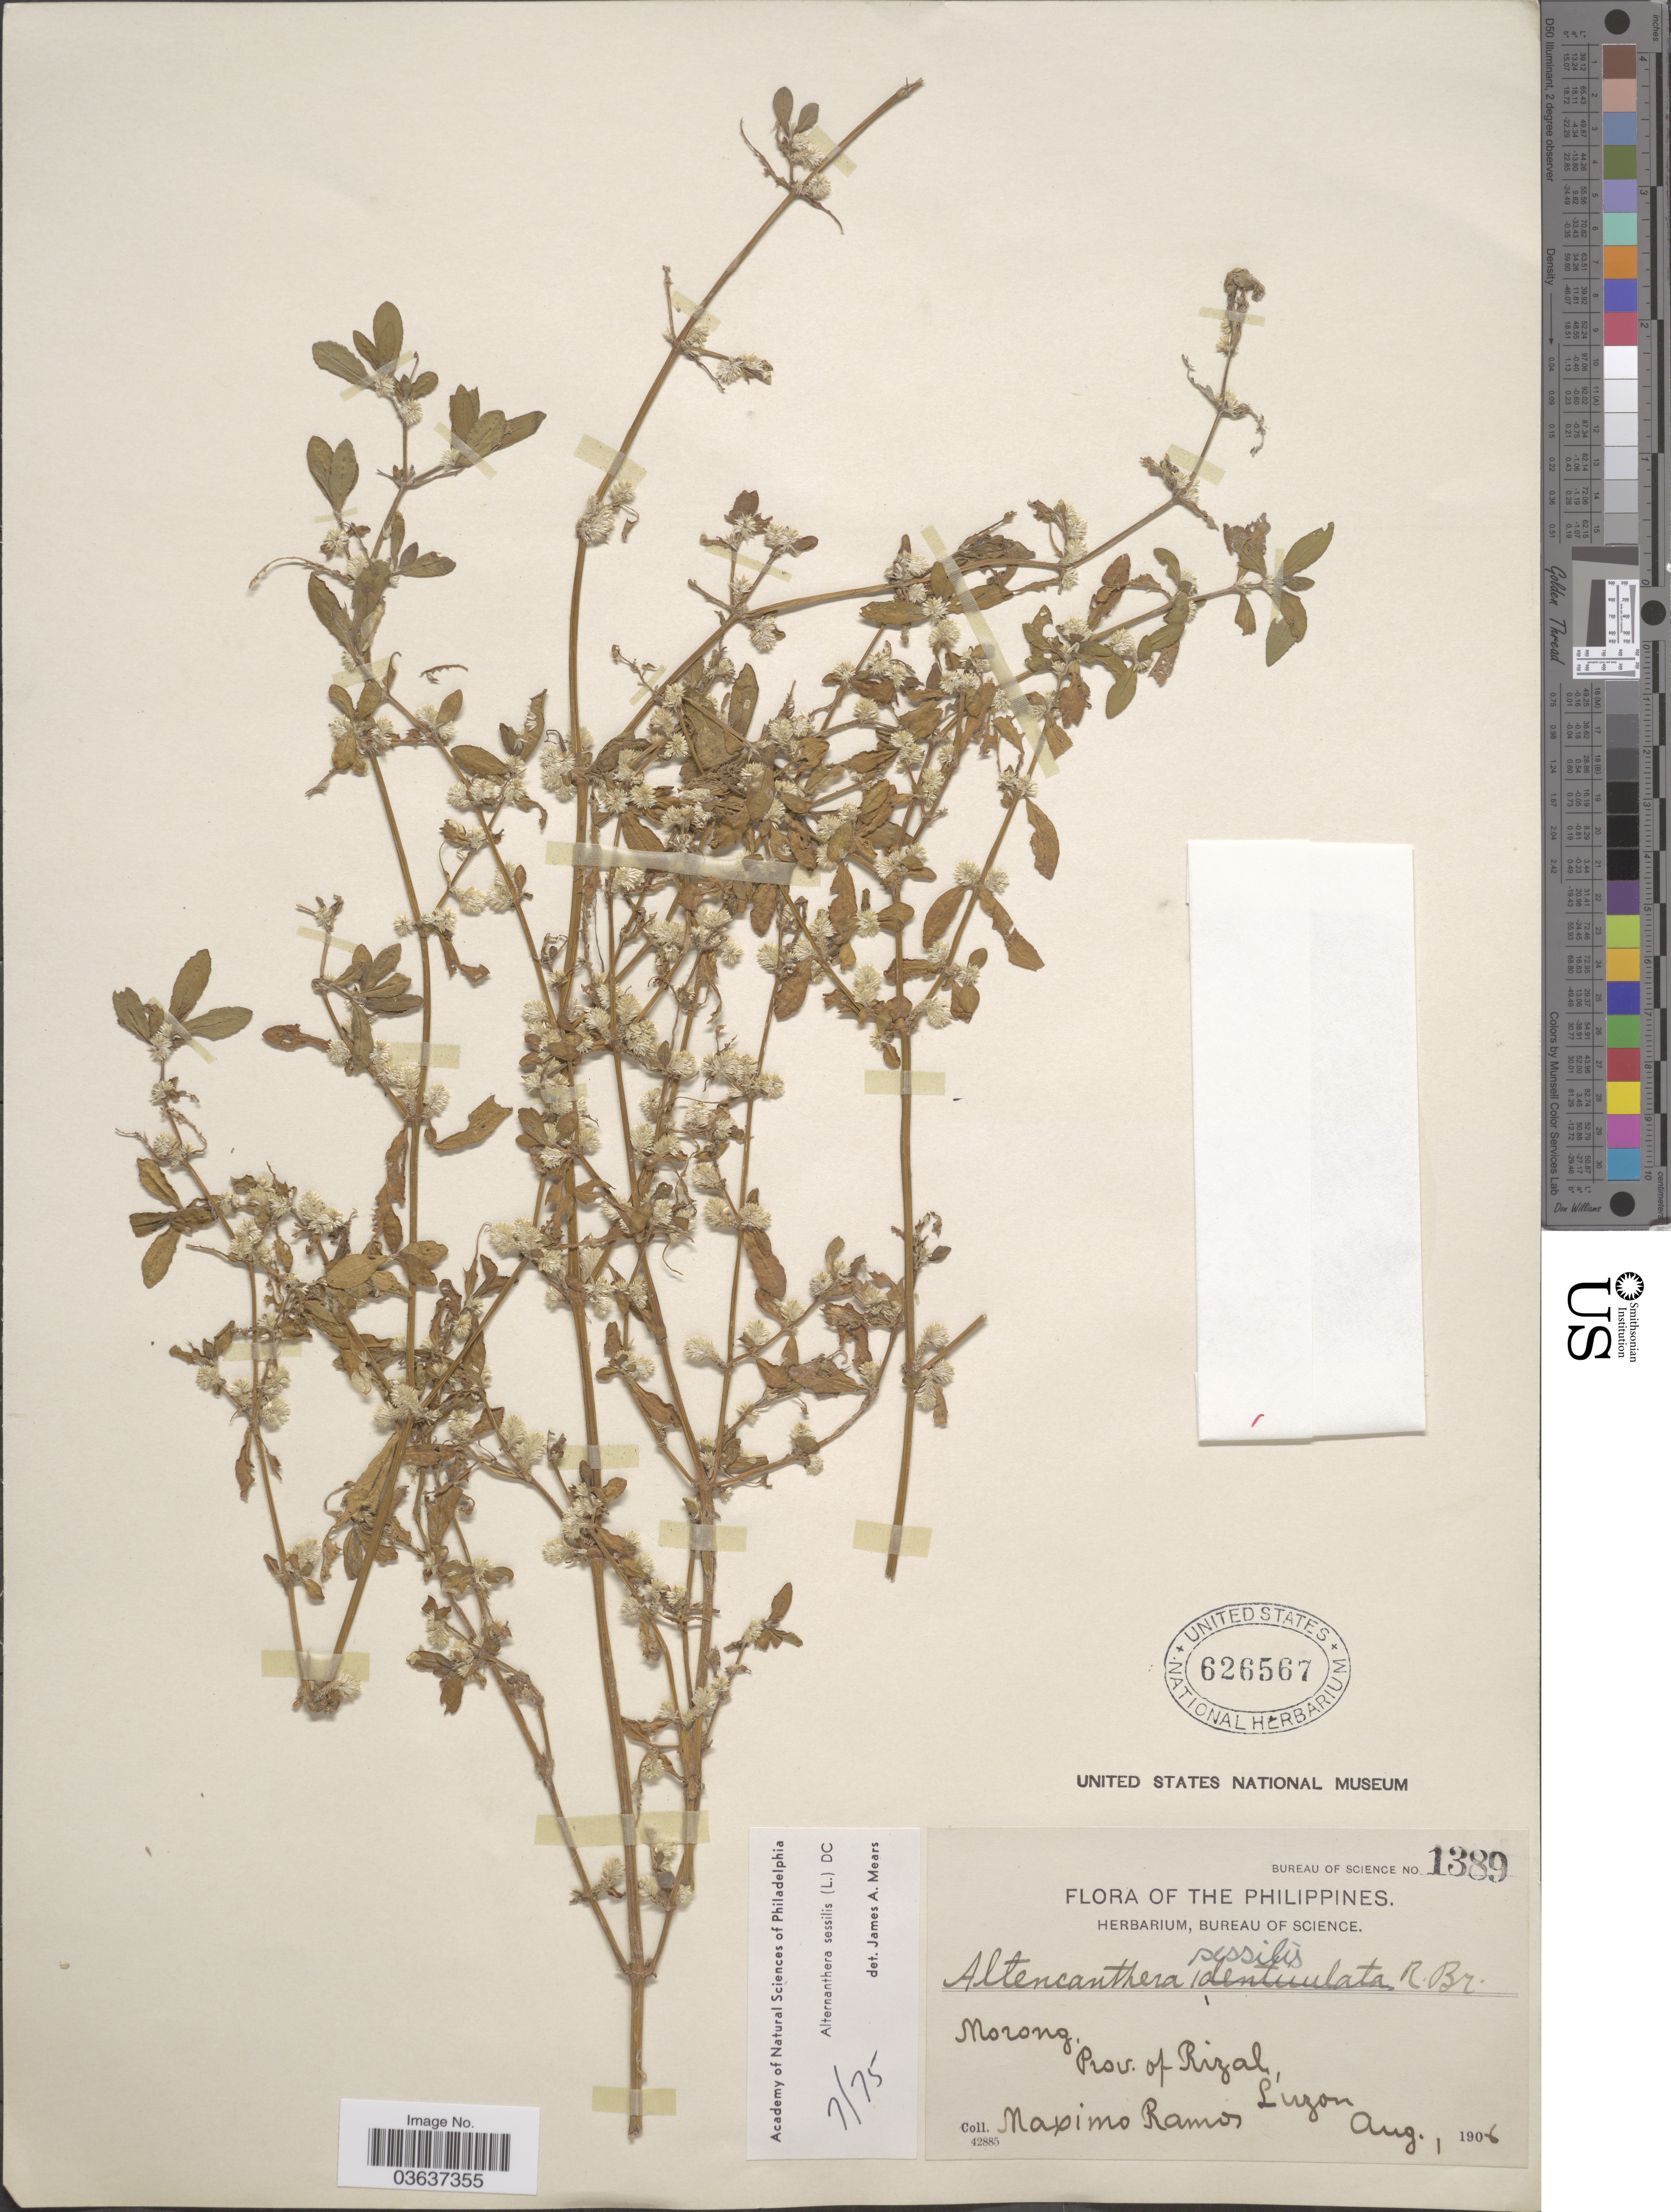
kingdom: Plantae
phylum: Tracheophyta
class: Magnoliopsida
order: Caryophyllales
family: Amaranthaceae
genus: Alternanthera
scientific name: Alternanthera sessilis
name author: (L.) DC.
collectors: M. Ramos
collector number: Bureau of Science 1389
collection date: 1906-08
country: Philippines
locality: Morong, Prov. of Rizal, Luzon.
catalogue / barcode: US 626567